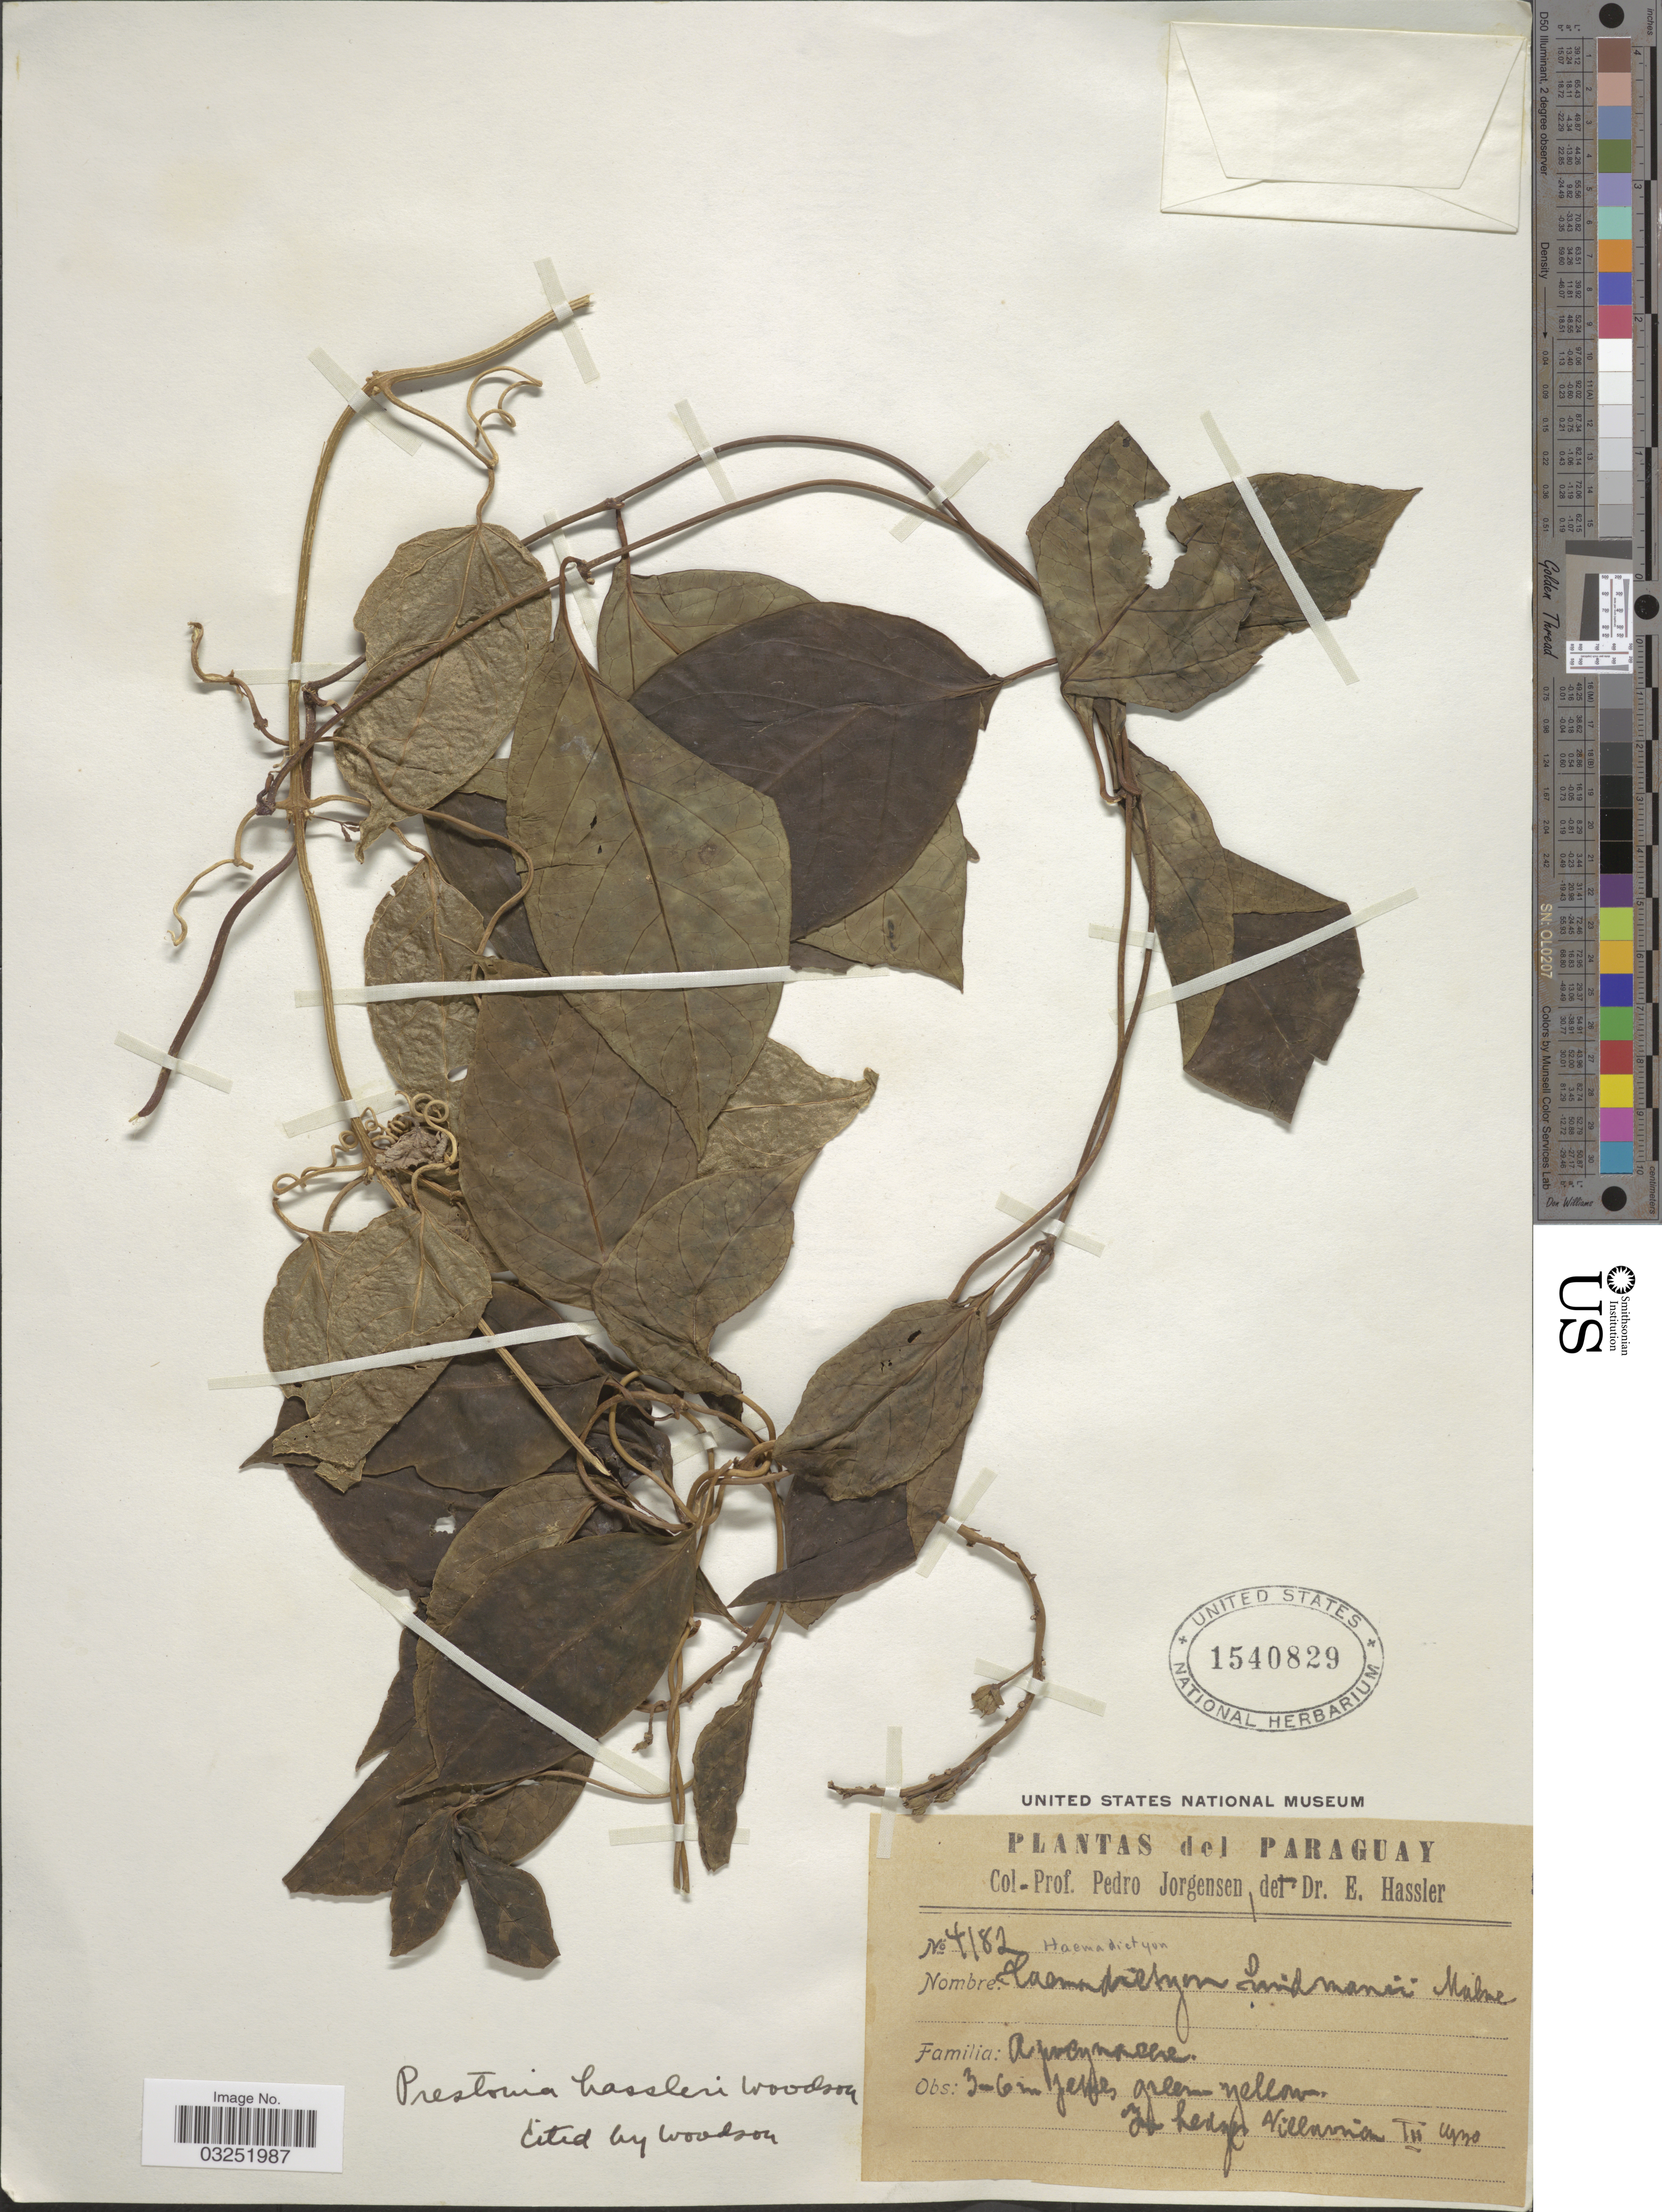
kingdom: Plantae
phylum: Tracheophyta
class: Magnoliopsida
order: Gentianales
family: Apocynaceae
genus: Prestonia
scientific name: Prestonia hassleri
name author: Woodson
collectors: P. Jörgensen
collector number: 4182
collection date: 1930-03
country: Paraguay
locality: In ledges Villarica.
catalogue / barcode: US 1540829